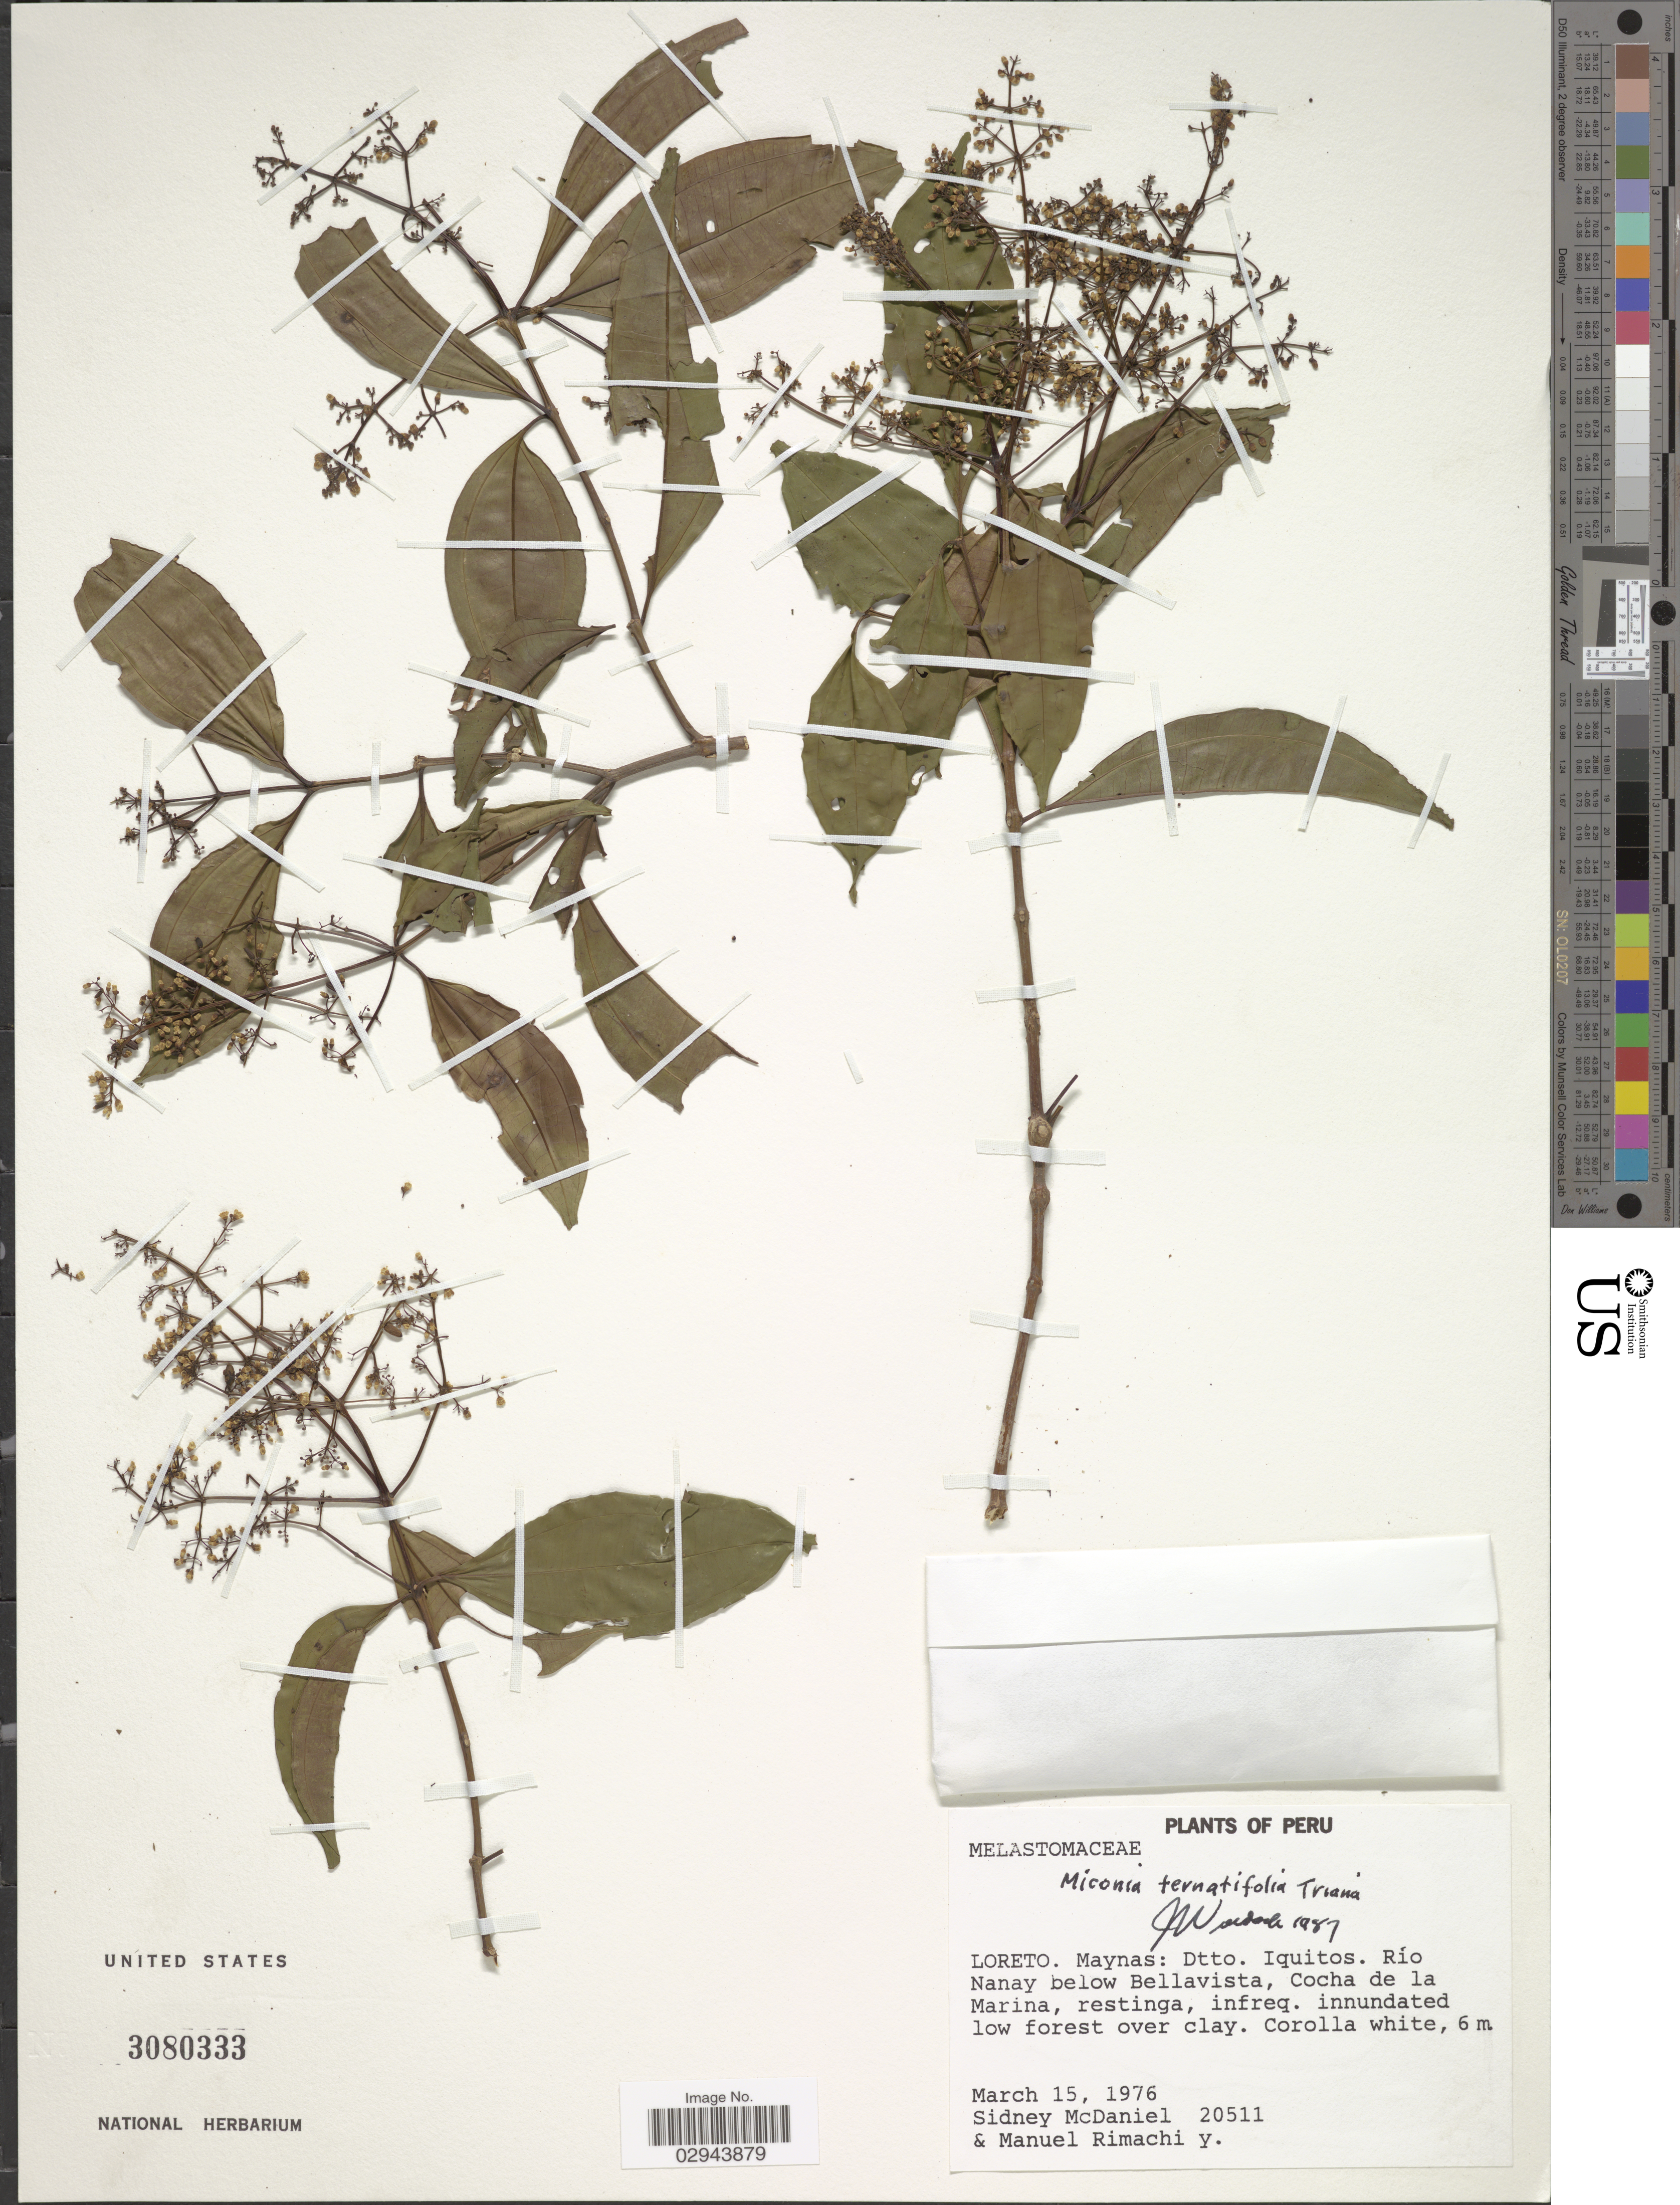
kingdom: Plantae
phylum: Tracheophyta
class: Magnoliopsida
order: Myrtales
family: Melastomataceae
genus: Miconia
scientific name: Miconia ternatifolia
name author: Triana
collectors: S. McDaniel & M. Rimachi Y.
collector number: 20511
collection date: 1976-03-15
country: Peru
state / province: Loreto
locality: Maynas: Dtto. Iquitos. Río Nanay below Bellavista, Cocha de la Marina.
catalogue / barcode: US 3080333